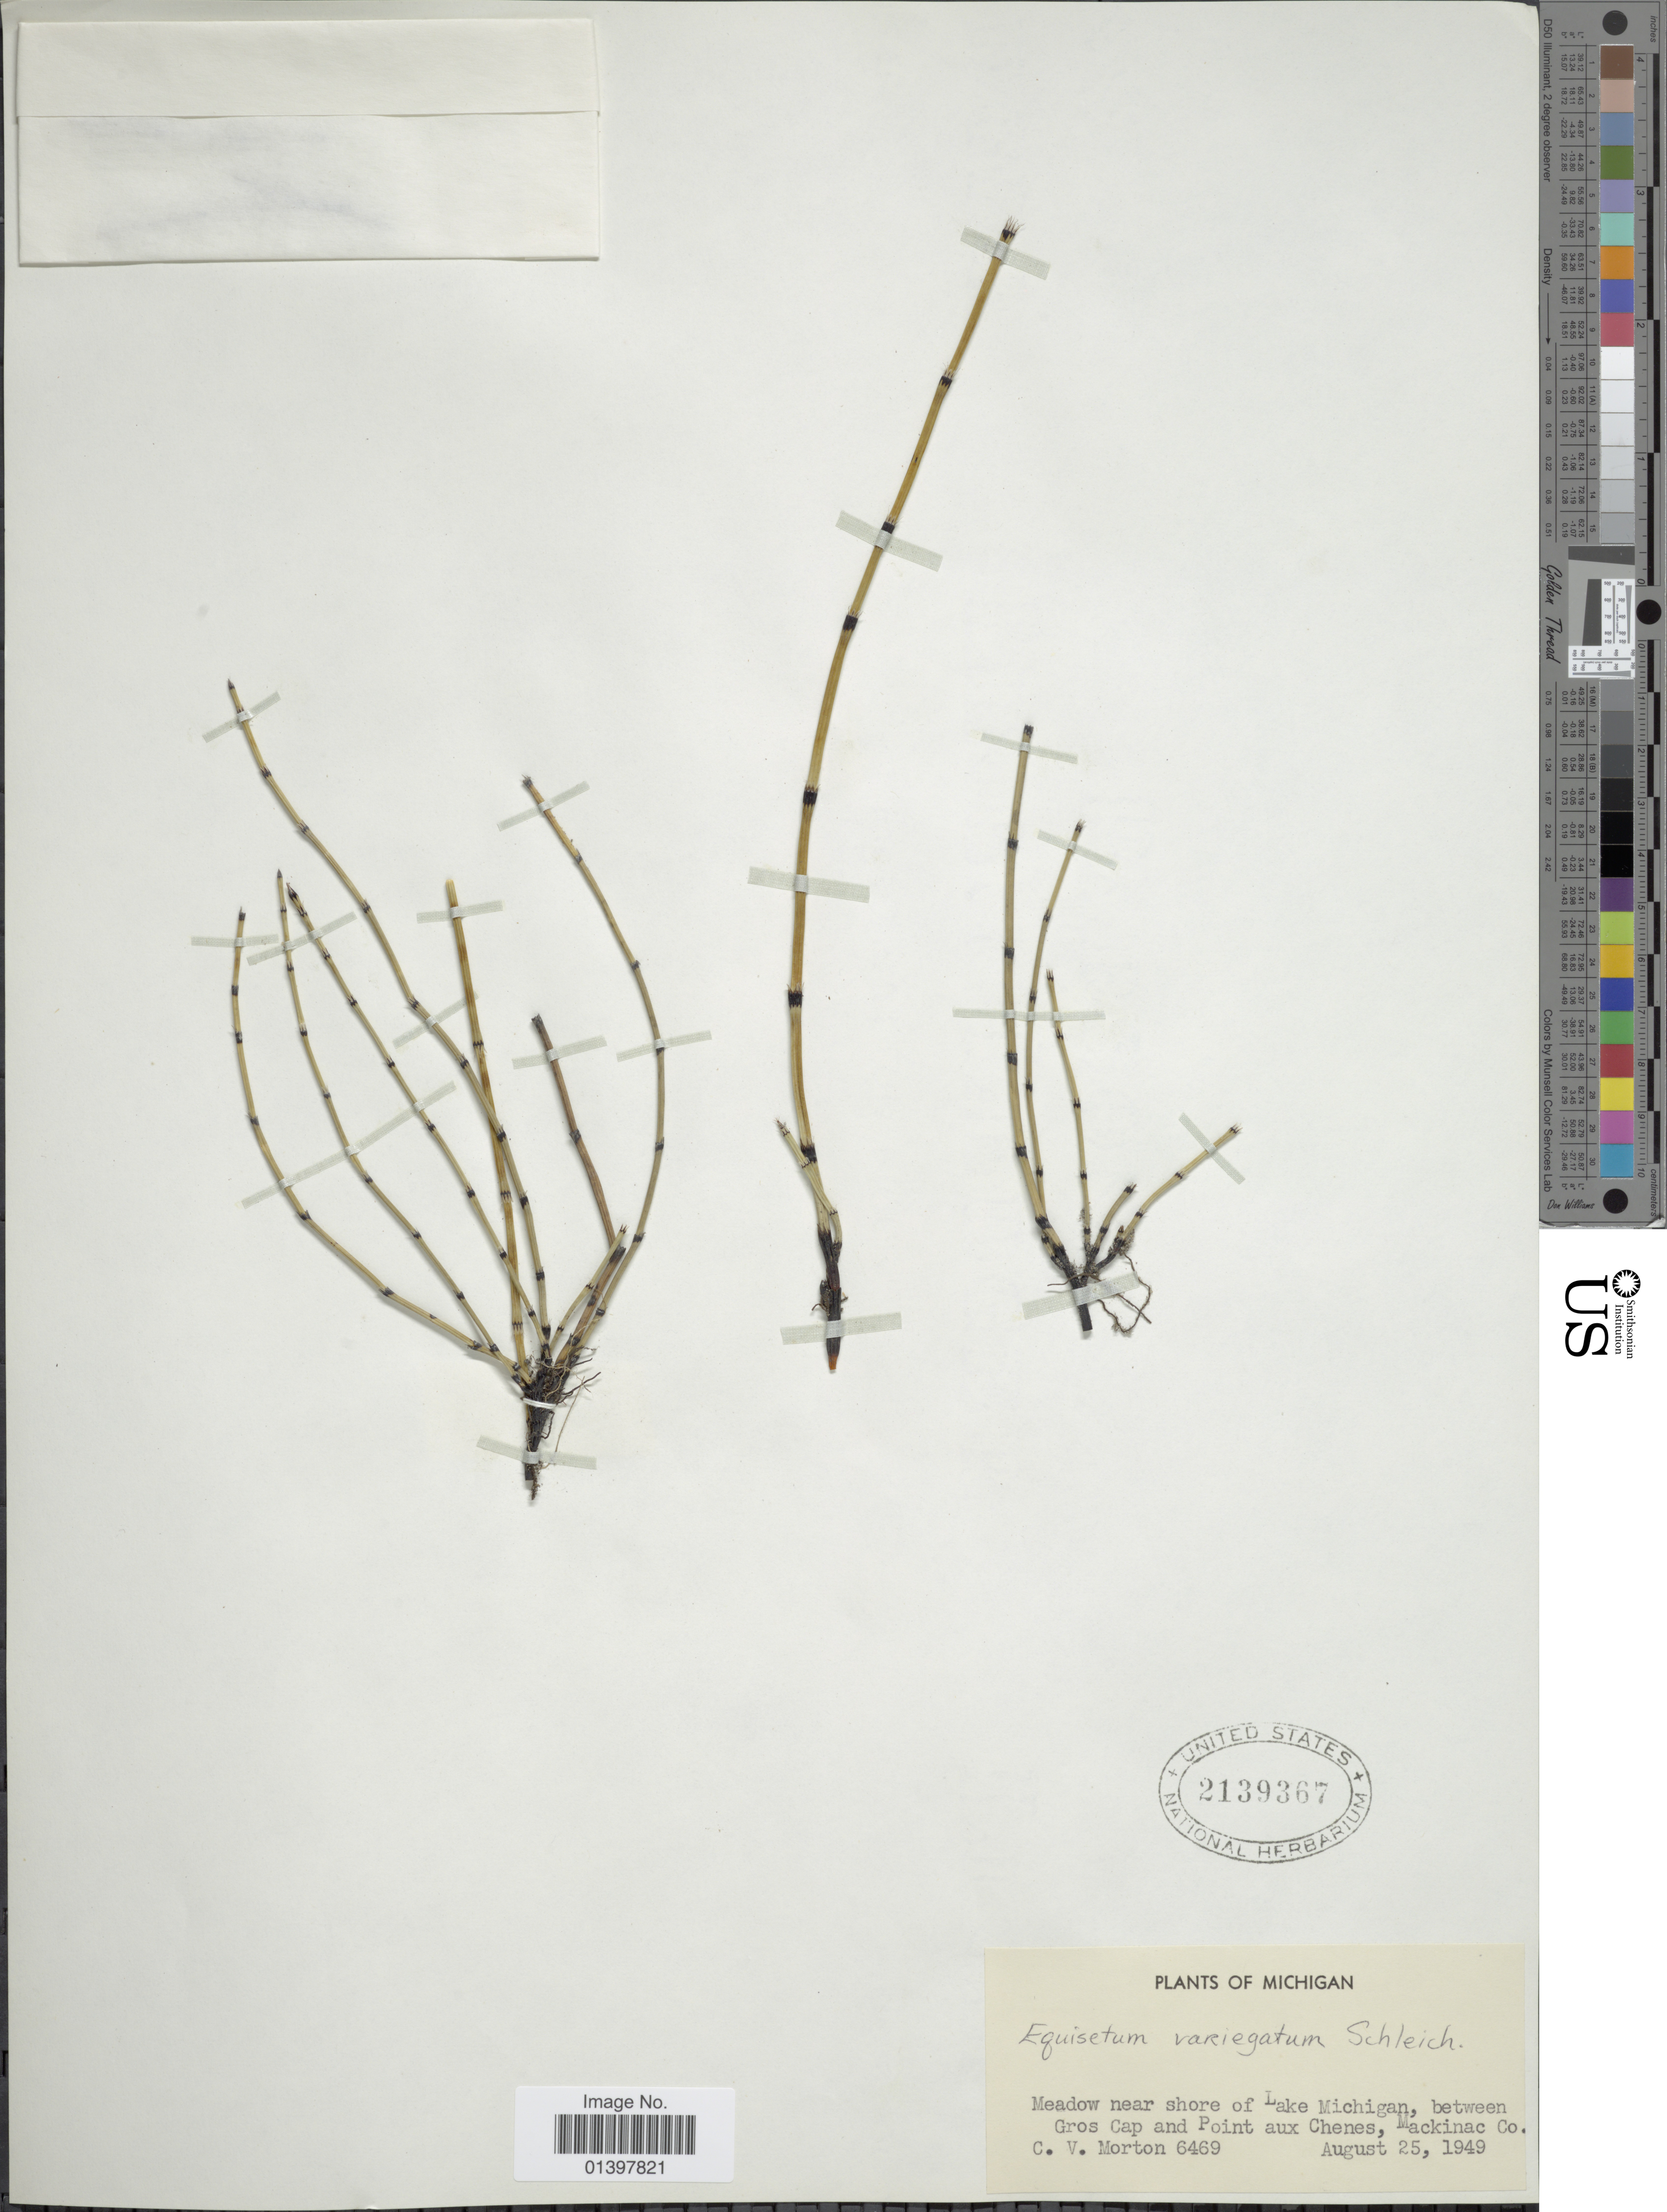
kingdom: Plantae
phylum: Tracheophyta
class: Polypodiopsida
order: Equisetales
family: Equisetaceae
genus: Equisetum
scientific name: Equisetum variegatum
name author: Schleich. ex F. Weber & D. Mohr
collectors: C. V. Morton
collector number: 6469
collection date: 1949-08-25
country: United States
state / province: Michigan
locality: Meadow near shore of Lake Michigan, between Gros Cap and Point aux Chenes, Mackinac Co.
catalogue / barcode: US 2139367